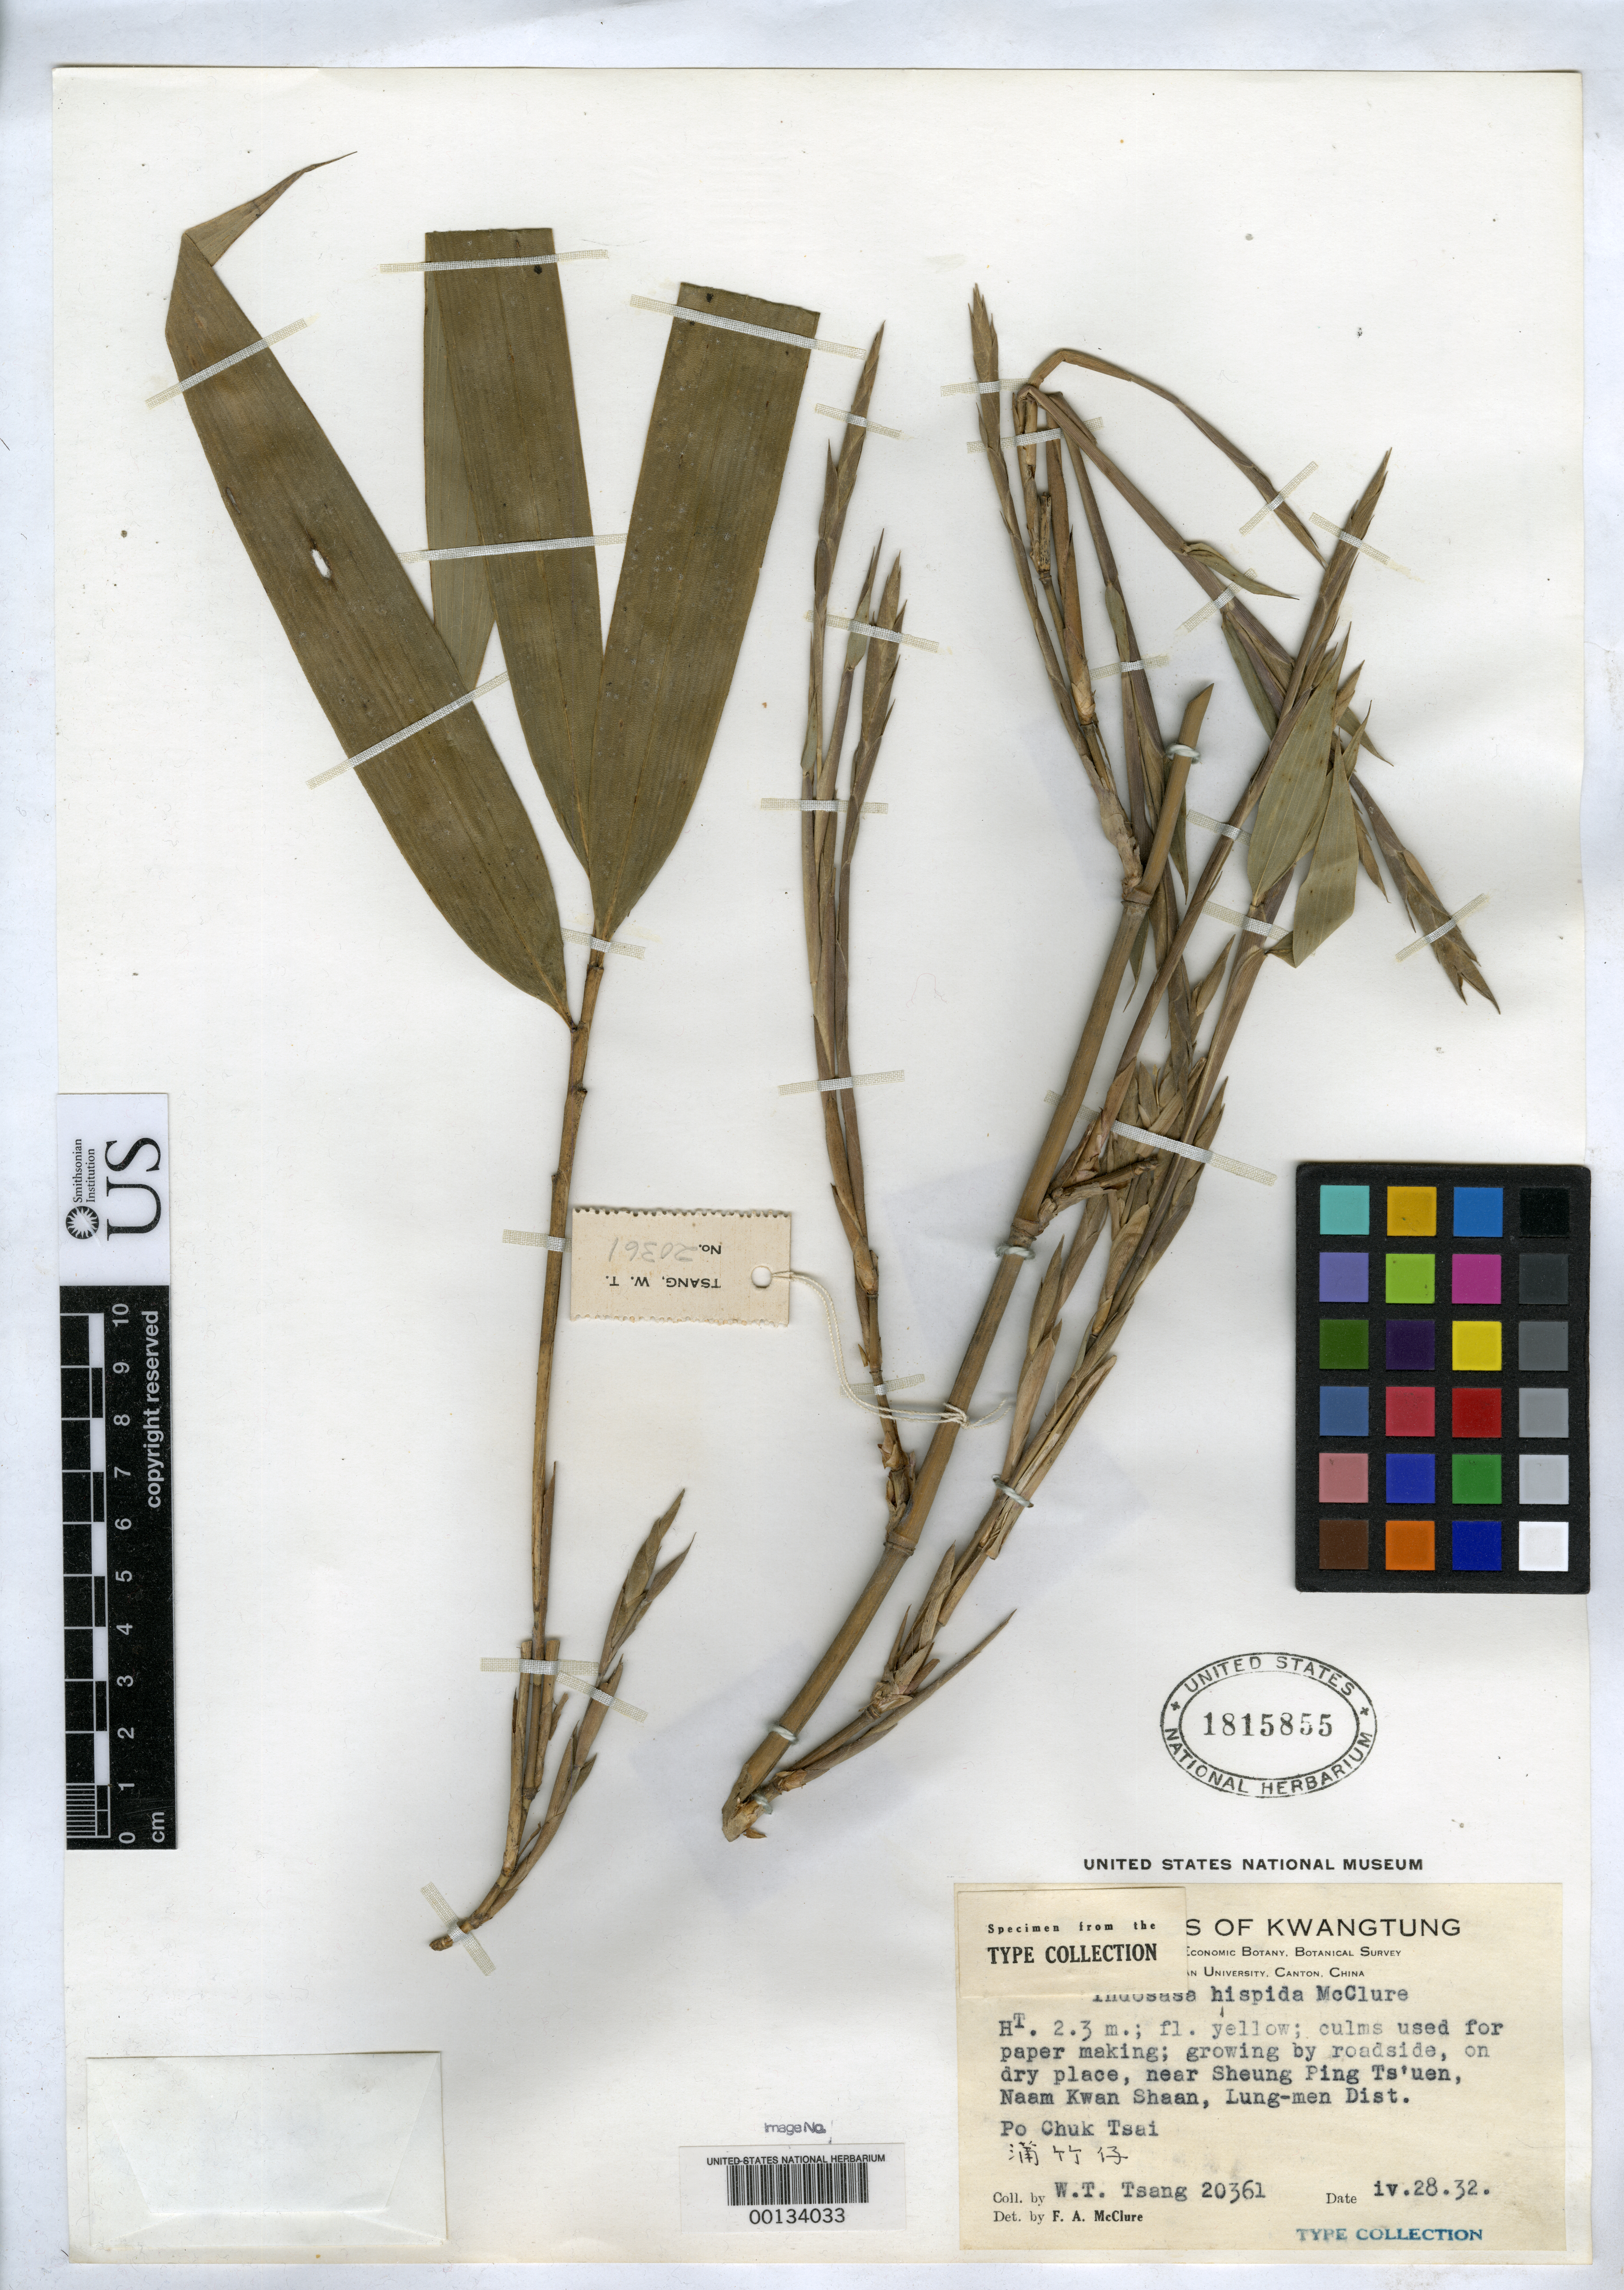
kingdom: Plantae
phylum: Tracheophyta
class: Liliopsida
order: Poales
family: Poaceae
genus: Indosasa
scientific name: Indosasa hispida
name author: McClure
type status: Type Fragment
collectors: W. T. Tsang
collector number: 20361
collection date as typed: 28 Apr 1932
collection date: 1932-04-28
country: China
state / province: Guangdong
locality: Near Sheung Ping Ts'uen, Naam Kwan Shaan.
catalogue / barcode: US 1815855